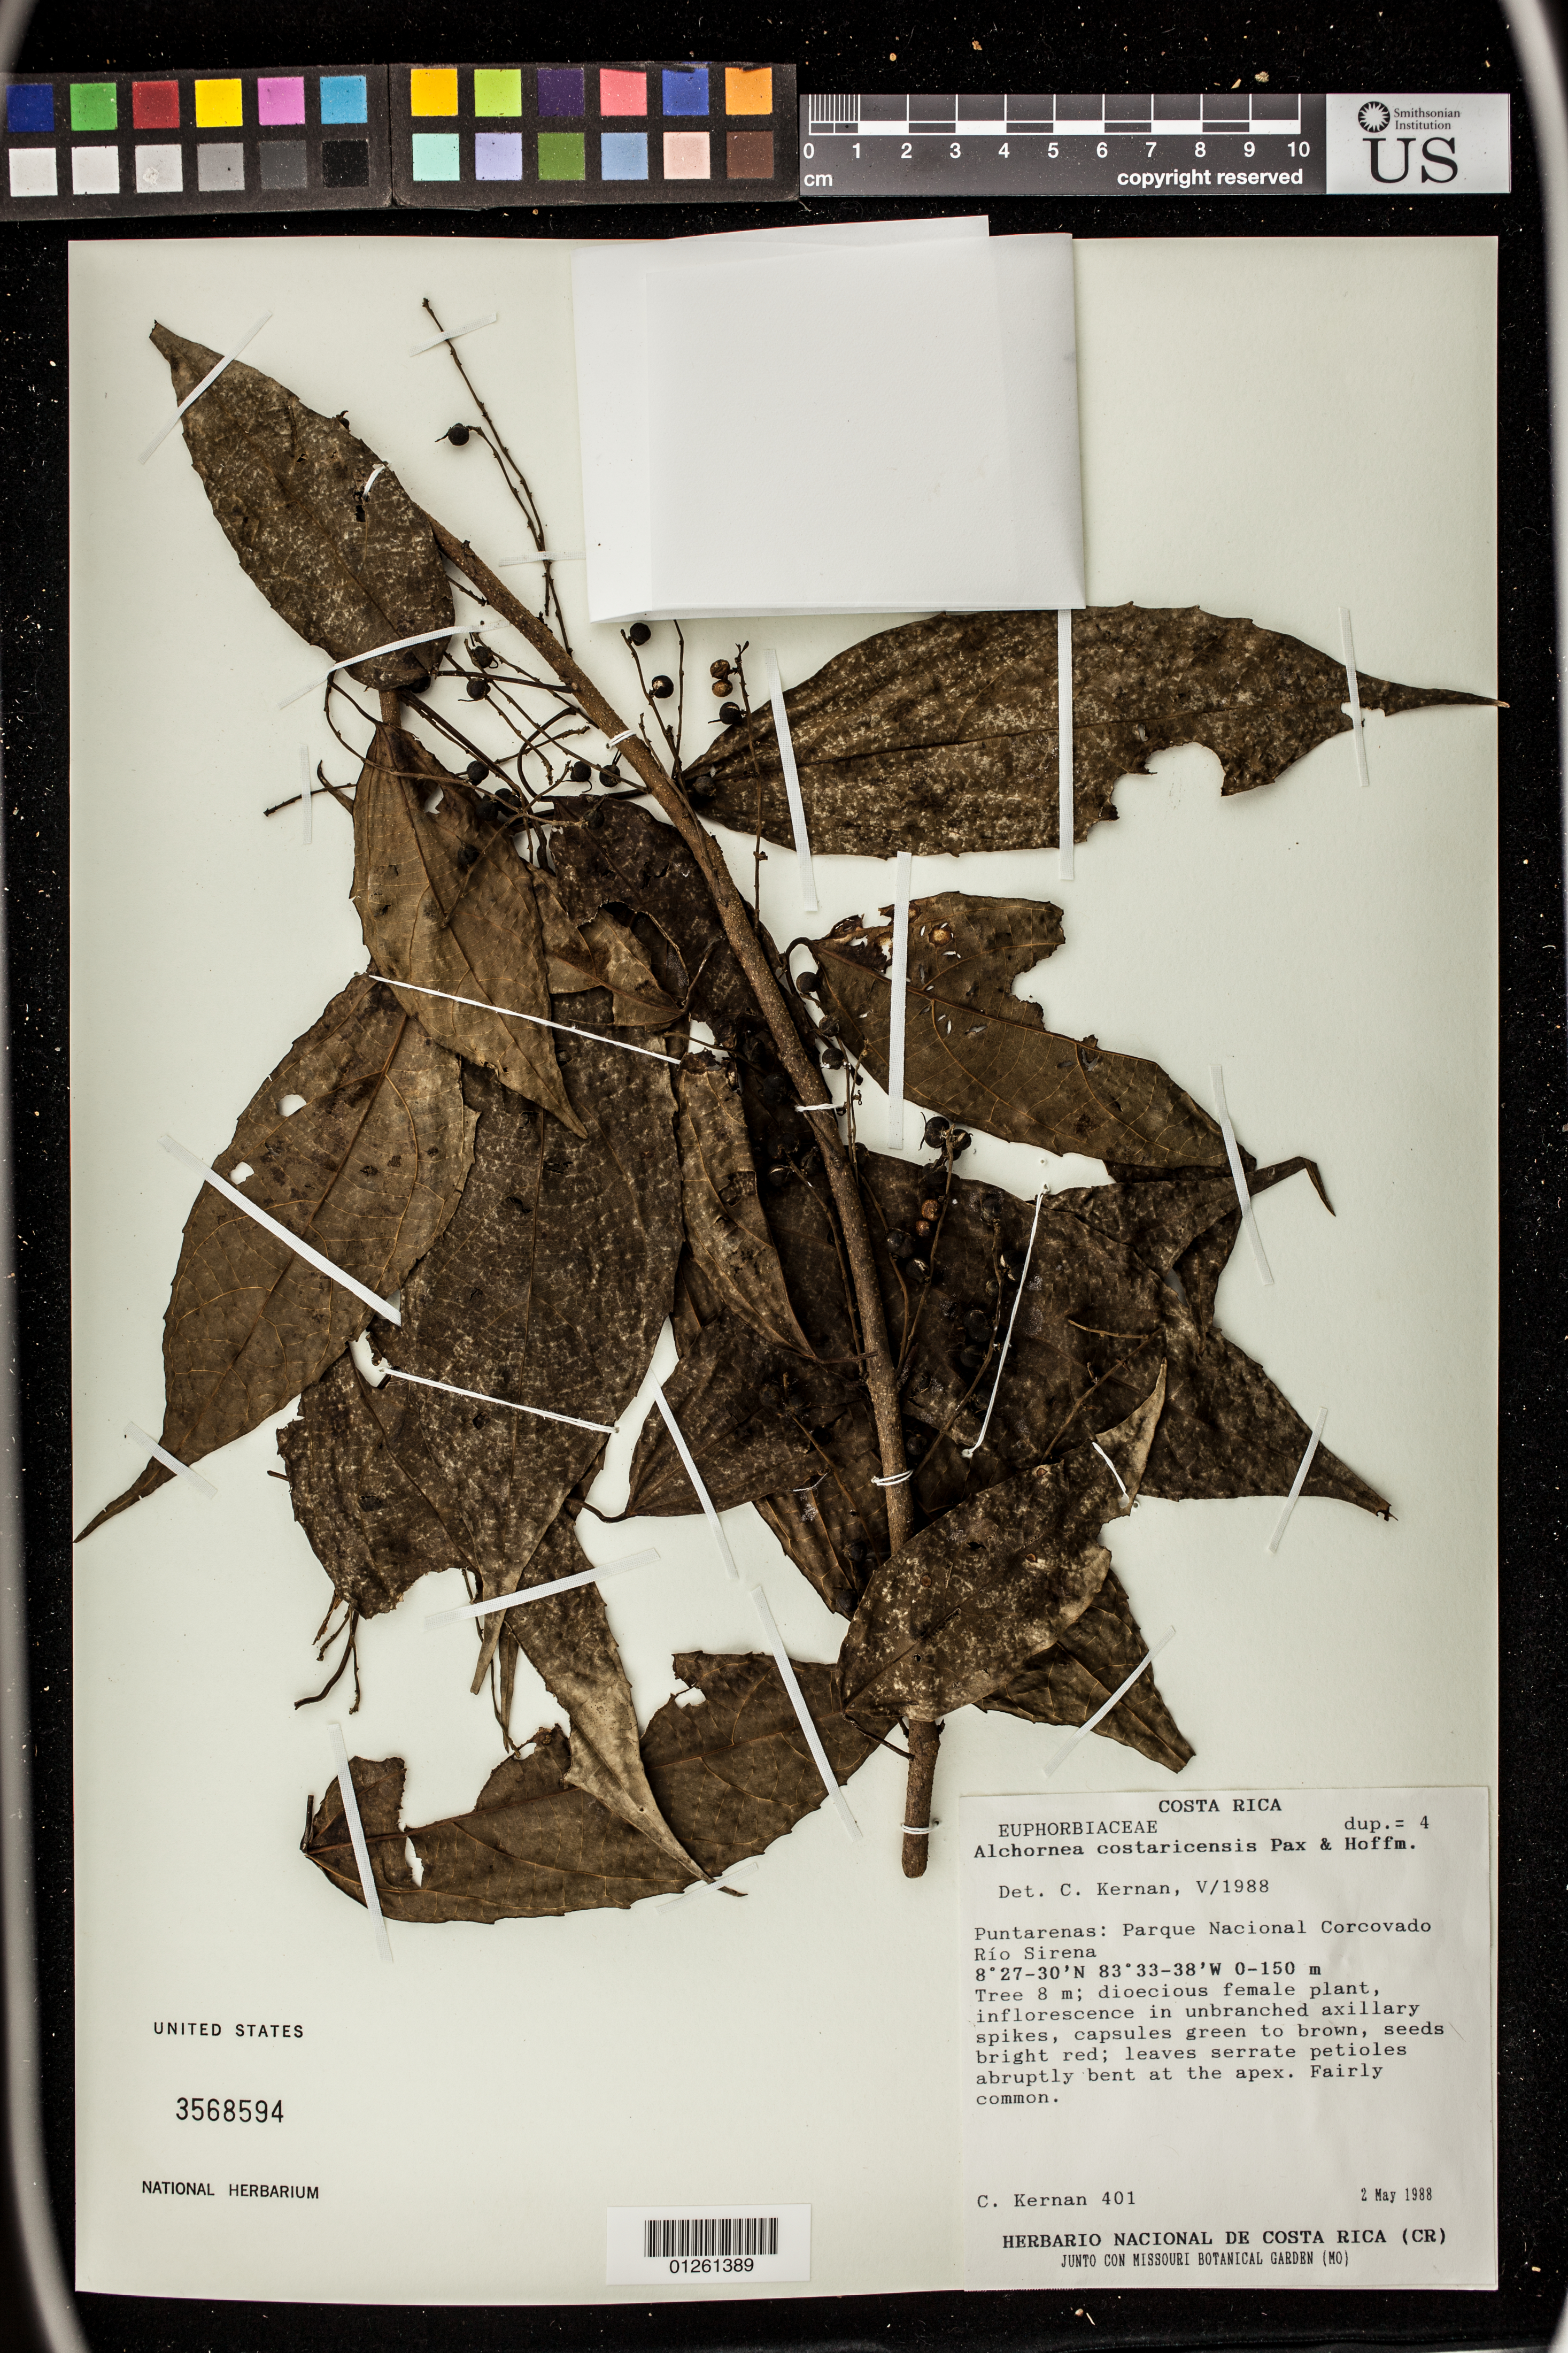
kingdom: Plantae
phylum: Tracheophyta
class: Magnoliopsida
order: Malpighiales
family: Euphorbiaceae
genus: Alchornea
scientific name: Alchornea costaricensis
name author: Pax & K. Hoffm. in Engl.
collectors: C. Kernan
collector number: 401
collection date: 1988-05-02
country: Costa Rica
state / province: Puntarenas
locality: Parque Nacional Corcovado Rio Sirena.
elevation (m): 0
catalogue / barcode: US 3568594